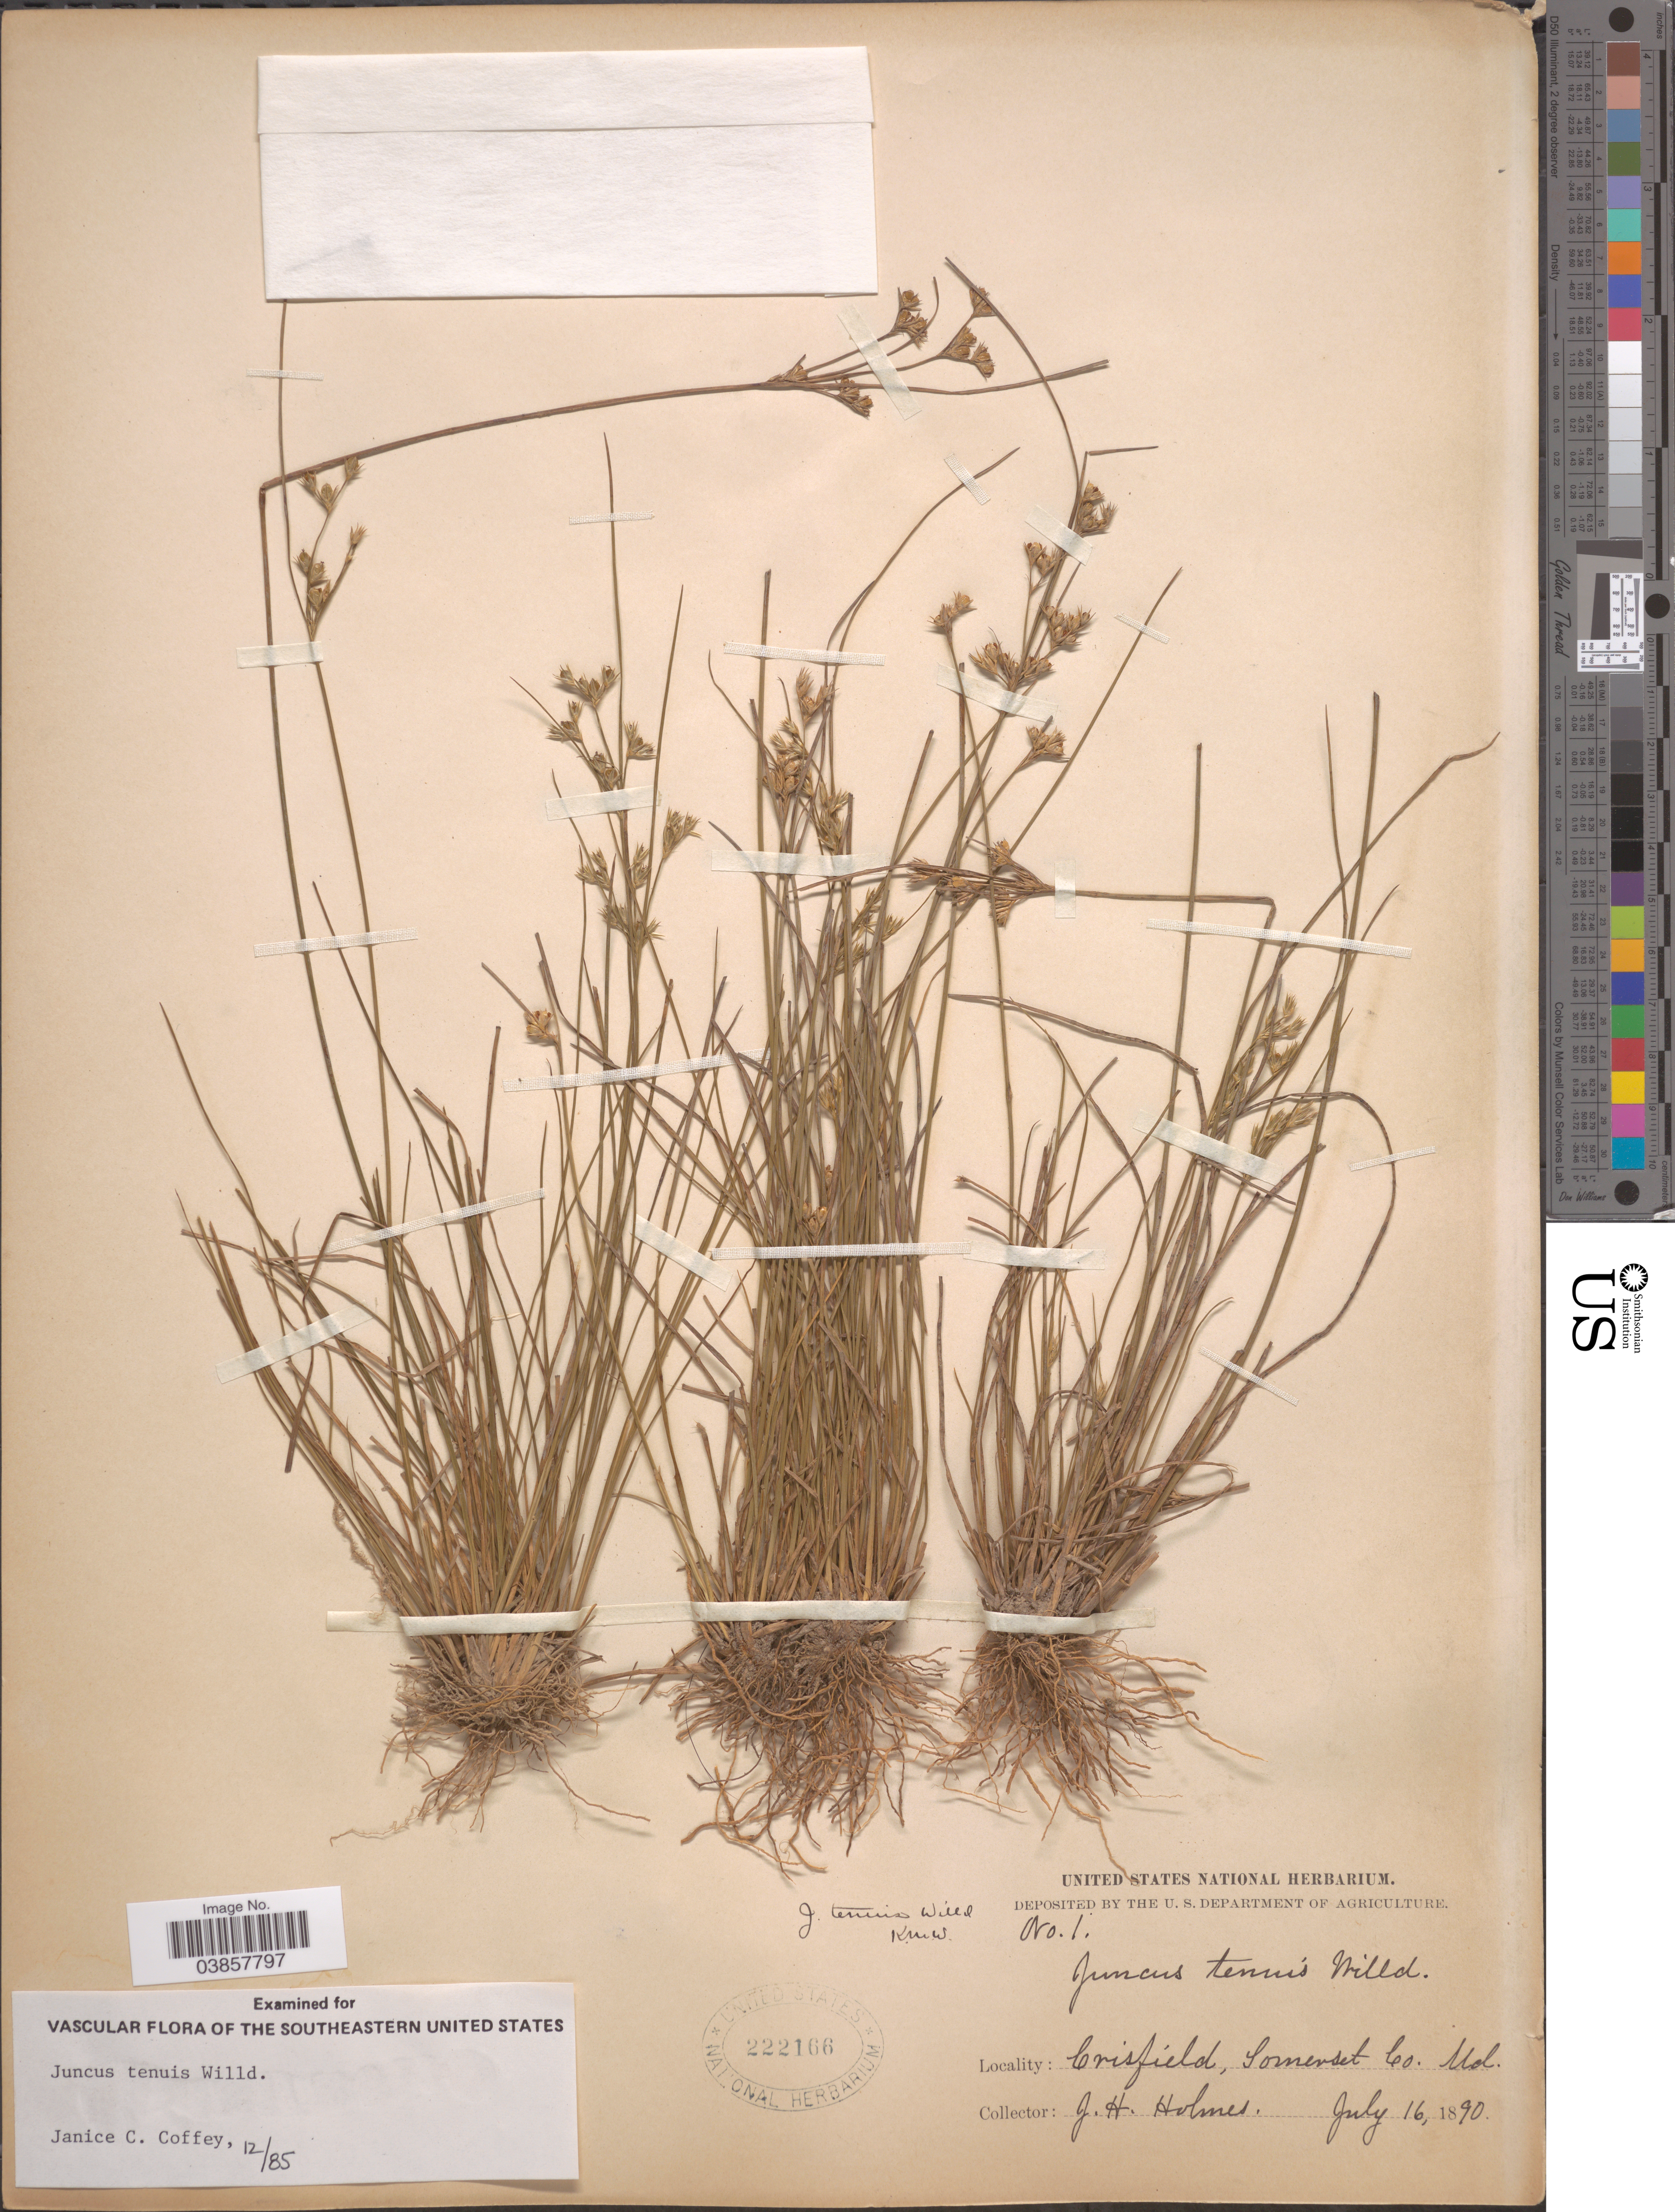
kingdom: Plantae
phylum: Tracheophyta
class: Liliopsida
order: Poales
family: Juncaceae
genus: Juncus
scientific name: Juncus tenuis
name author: Willd.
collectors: J. Holmes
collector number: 1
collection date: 1890-07-16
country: United States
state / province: Maryland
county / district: Somerset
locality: Crisfield, Somerset Co.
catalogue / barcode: US 222166